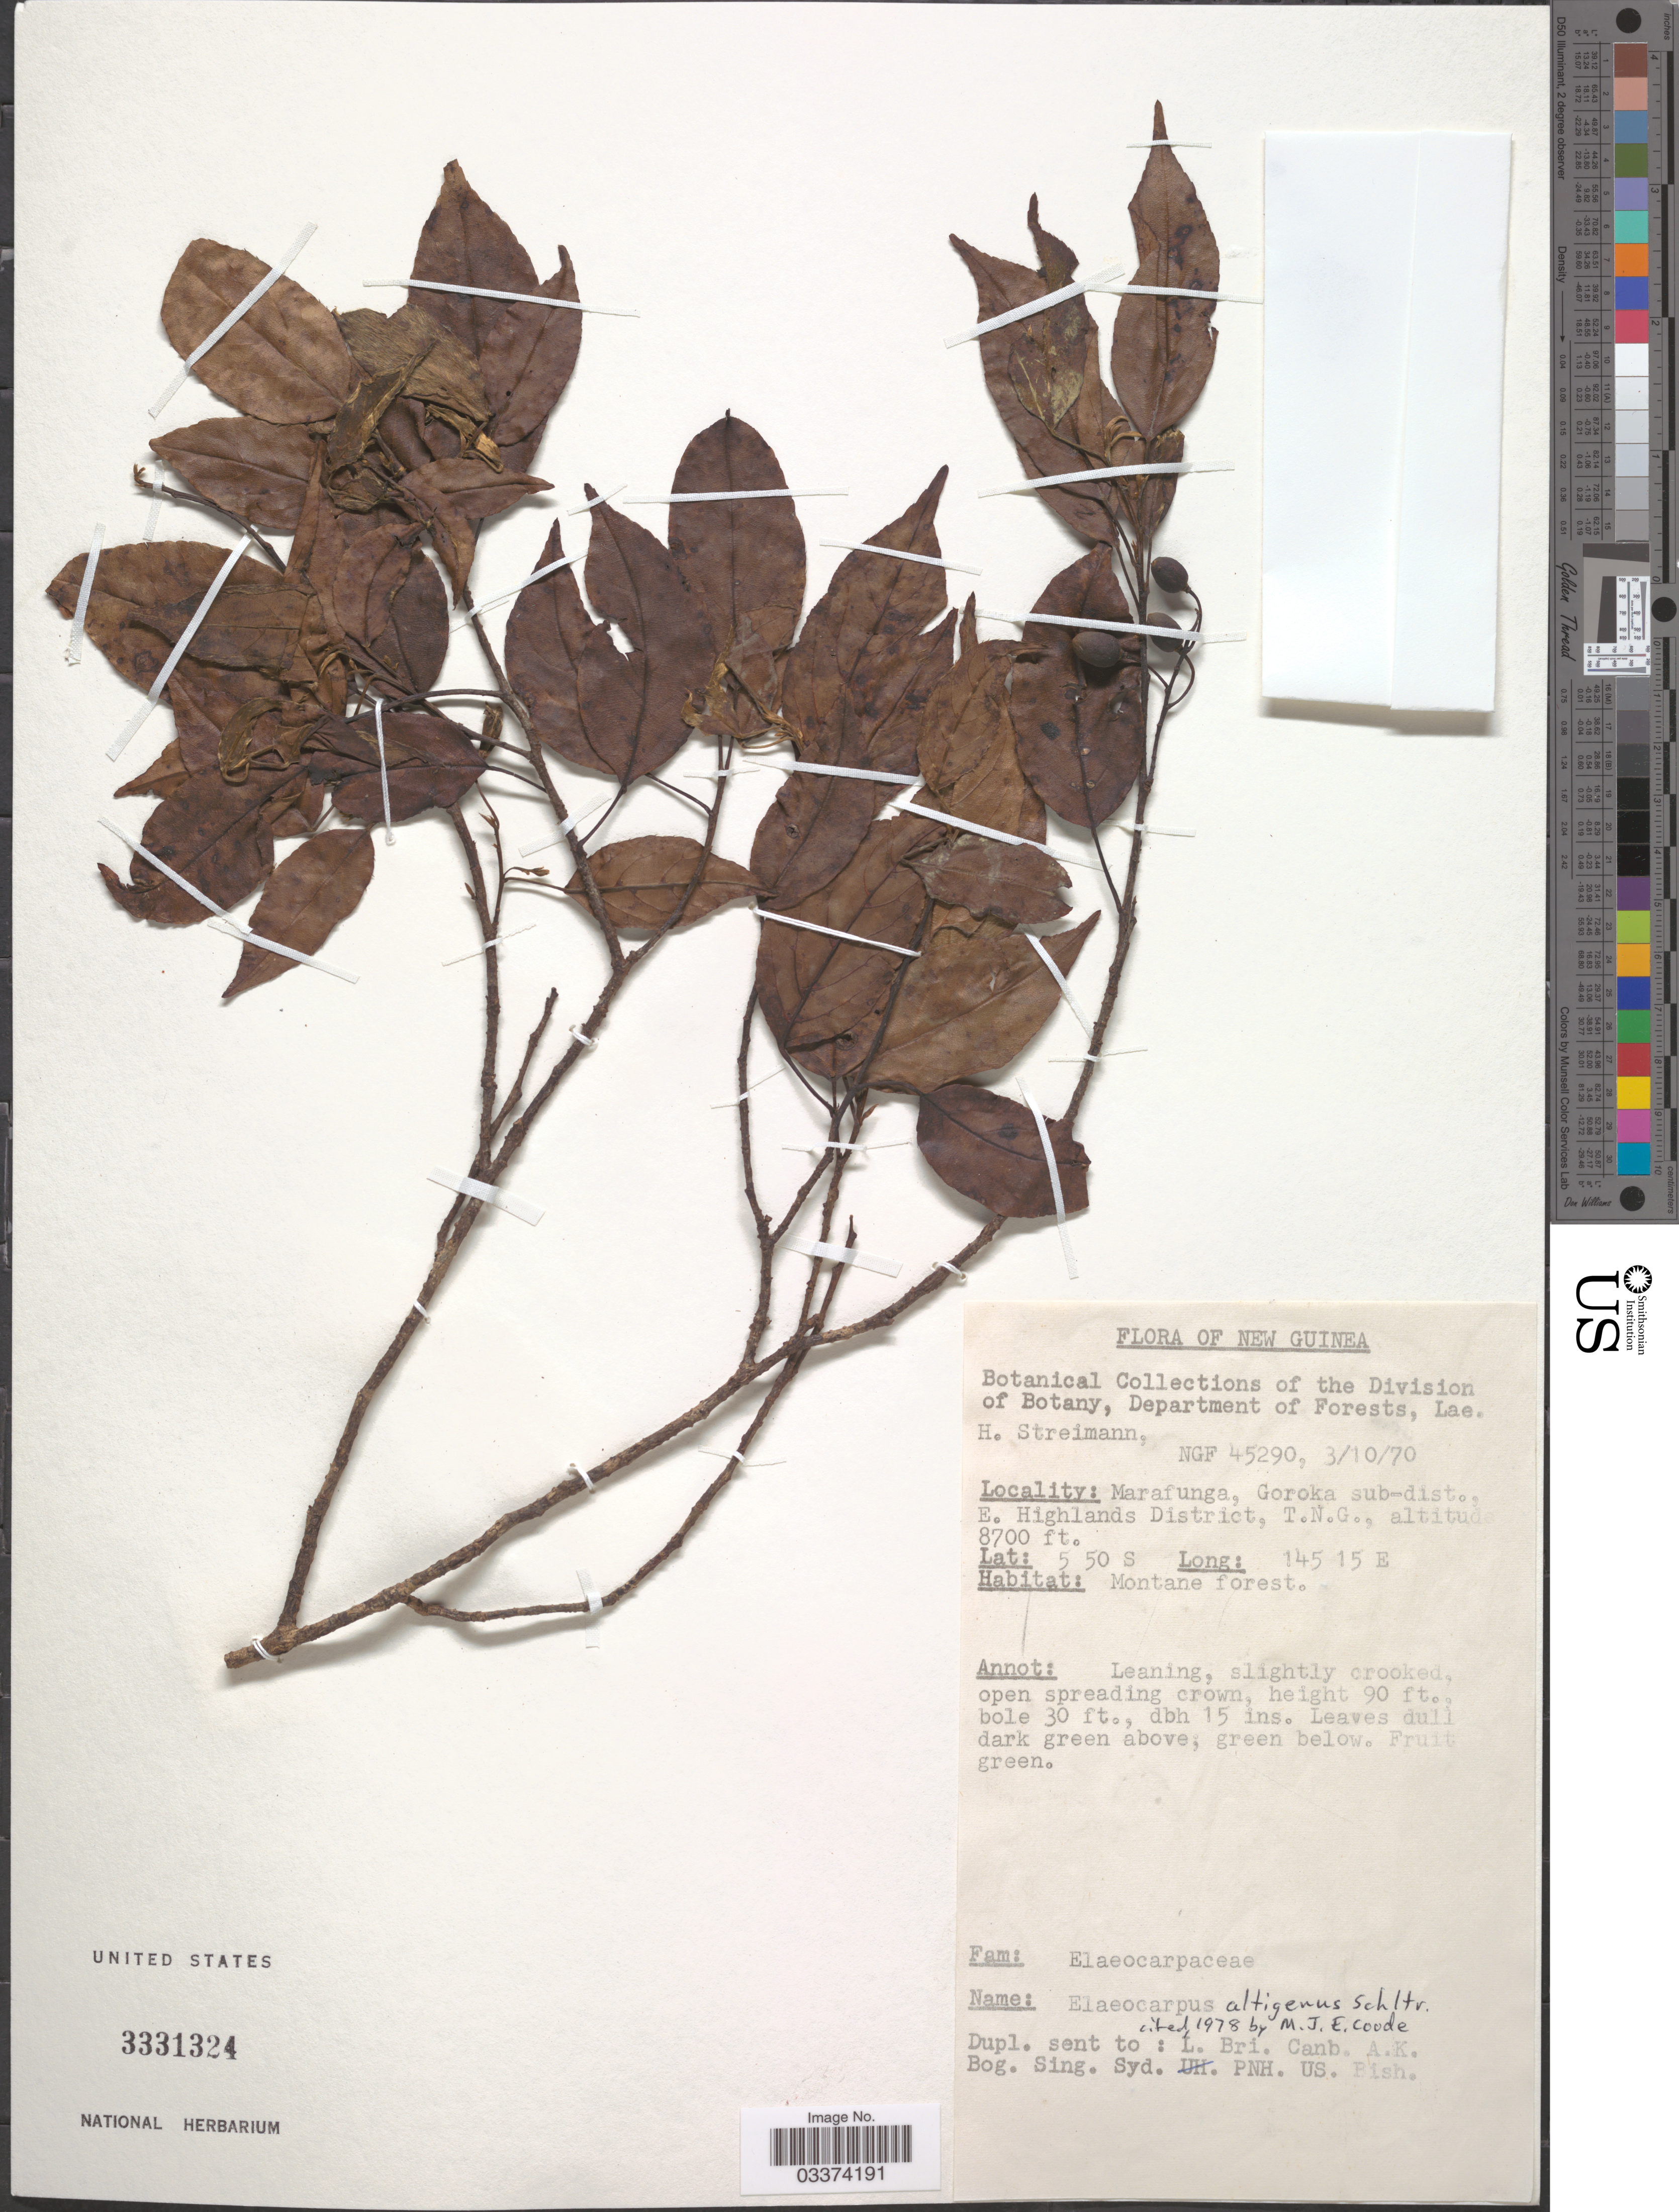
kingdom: Plantae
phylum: Tracheophyta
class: Magnoliopsida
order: Oxalidales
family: Elaeocarpaceae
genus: Elaeocarpus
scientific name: Elaeocarpus altigenus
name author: Schltr.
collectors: H. Streimann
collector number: NGF 45290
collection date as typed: Transcribed d/m/y: 3/10/70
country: Papua New Guinea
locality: New Guinea. Marafunga, Goroka sub-dist., E. Highlands District, T.N.G.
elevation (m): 2652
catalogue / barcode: US 3331324